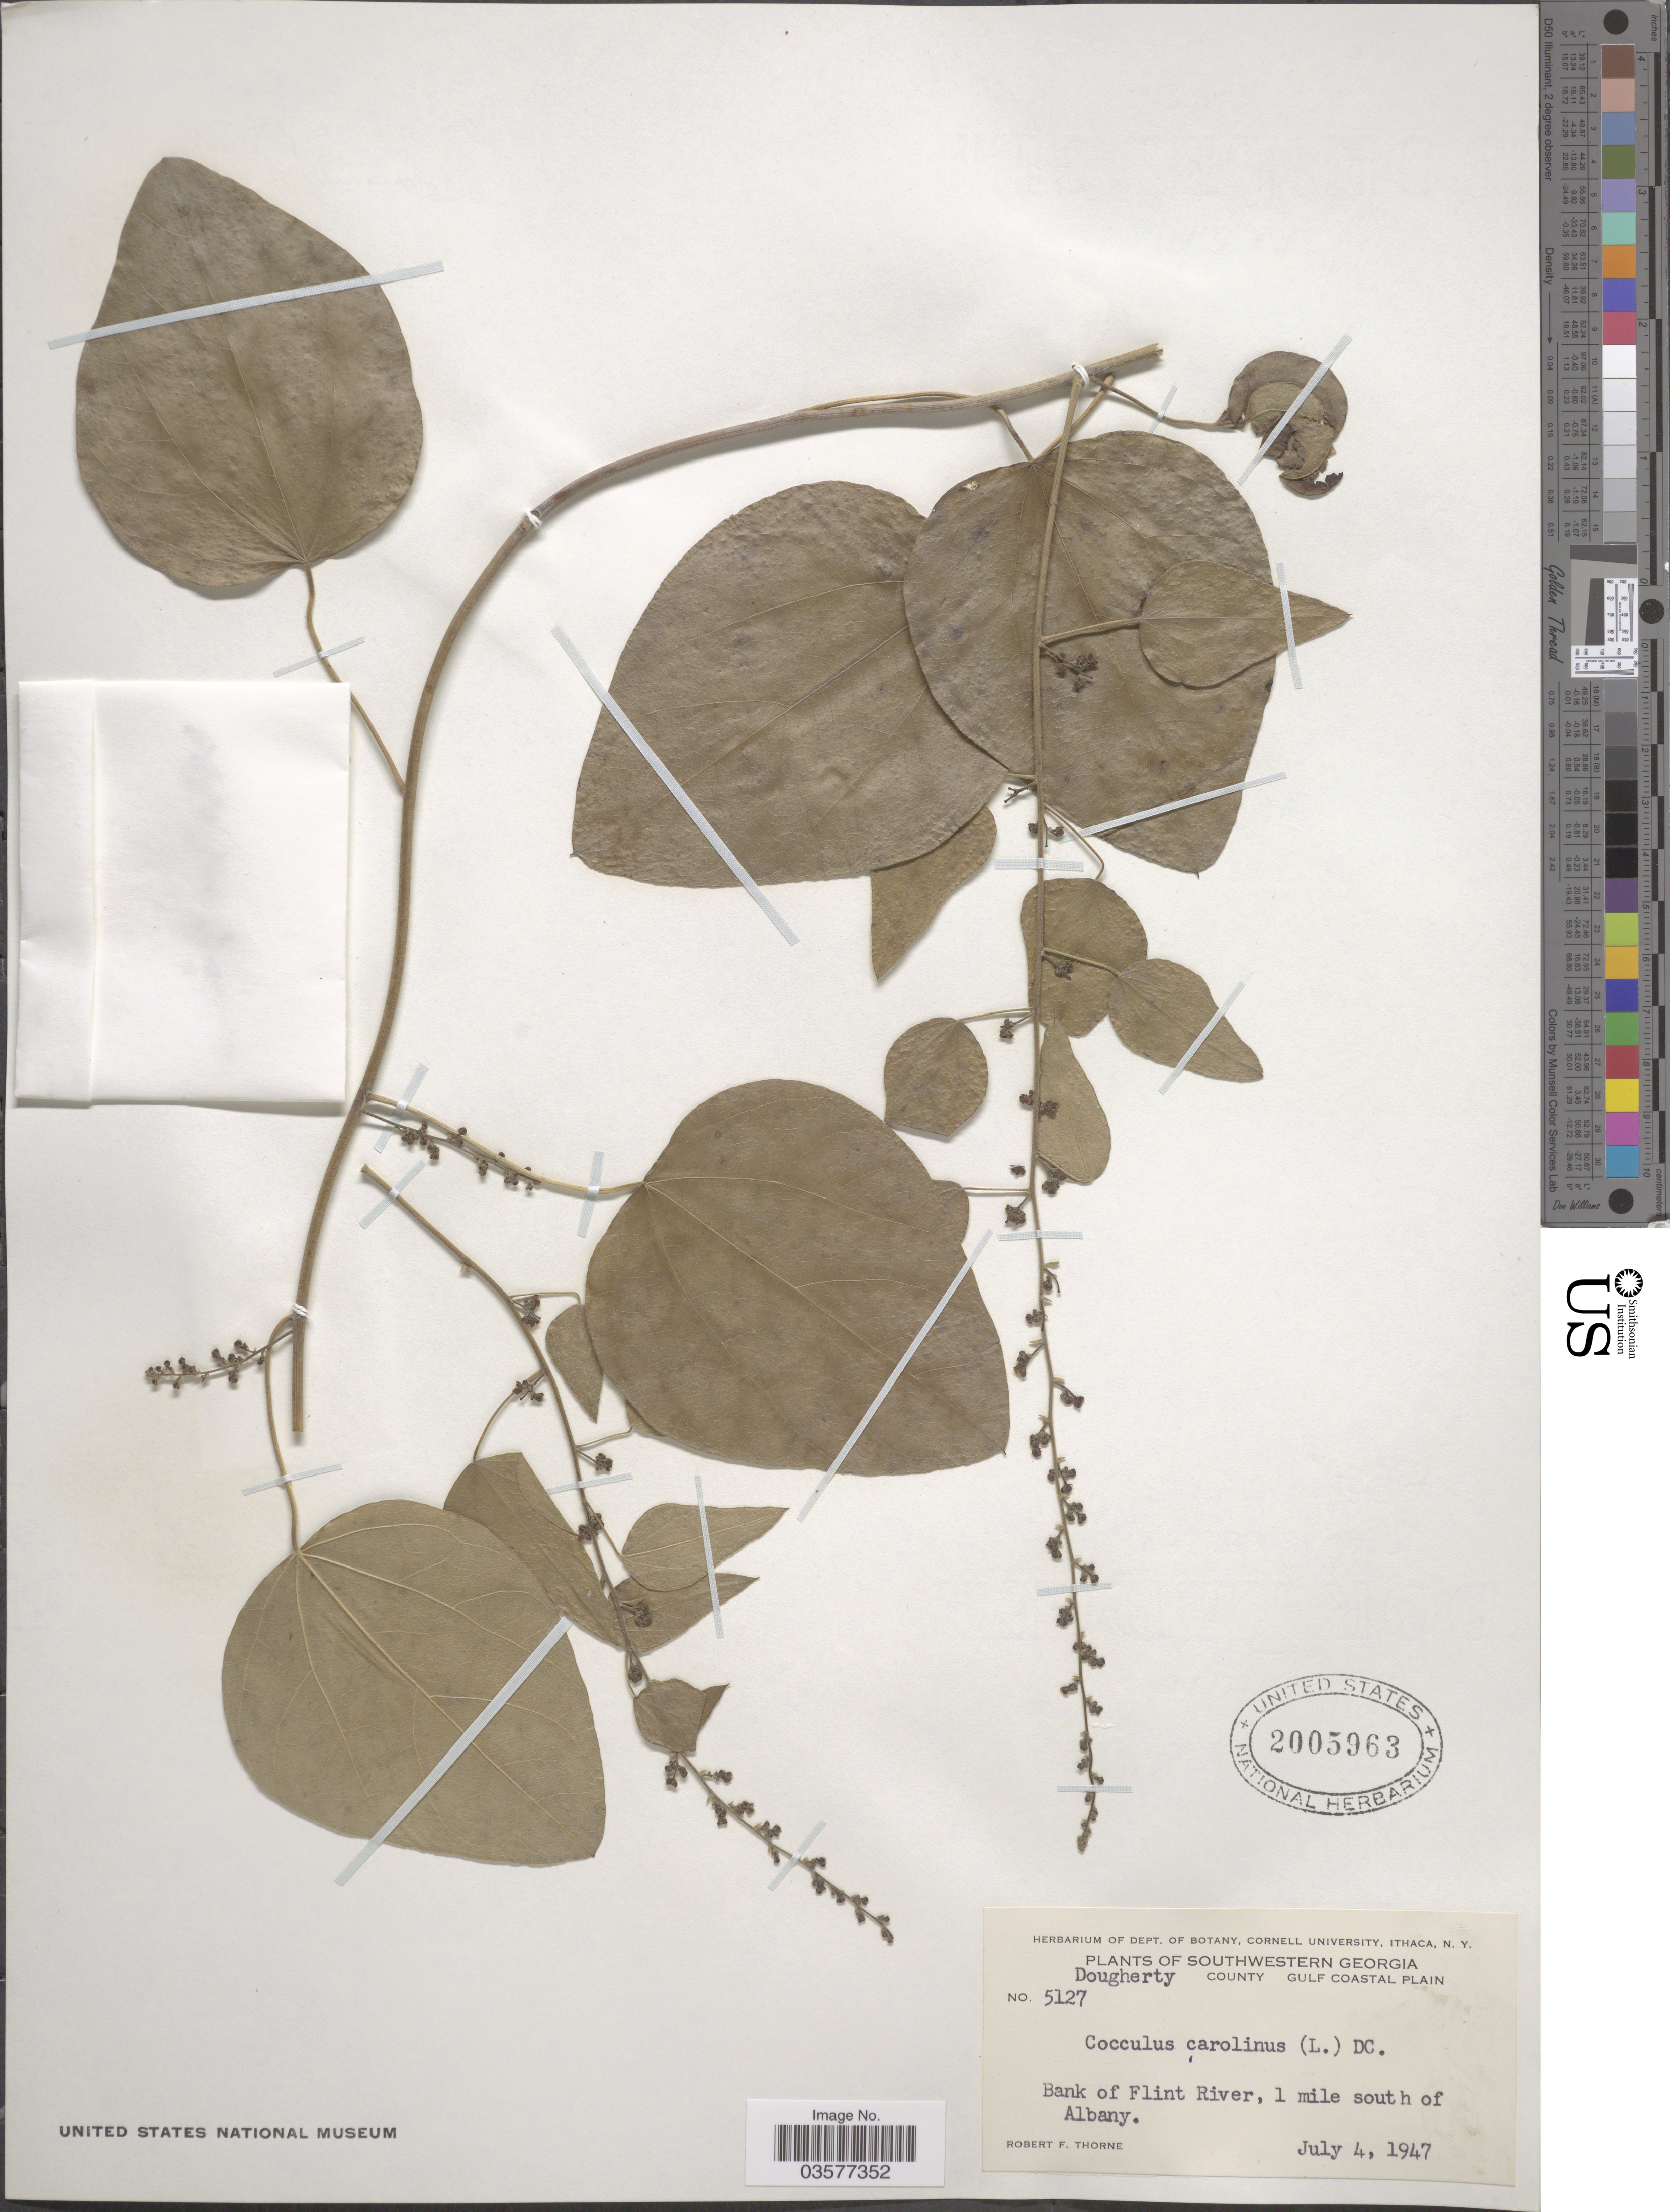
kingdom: Plantae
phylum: Tracheophyta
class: Magnoliopsida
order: Ranunculales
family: Menispermaceae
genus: Cocculus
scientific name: Cocculus carolinus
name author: (L.) DC.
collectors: R. F. Thorne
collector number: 5127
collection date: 1947-07-04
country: United States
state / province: Georgia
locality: Southwestern Georgia. Dougherty County, Gulf Coastal Plain. Bank of Flint River, 1 mile south of Albany.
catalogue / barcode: US 2005963